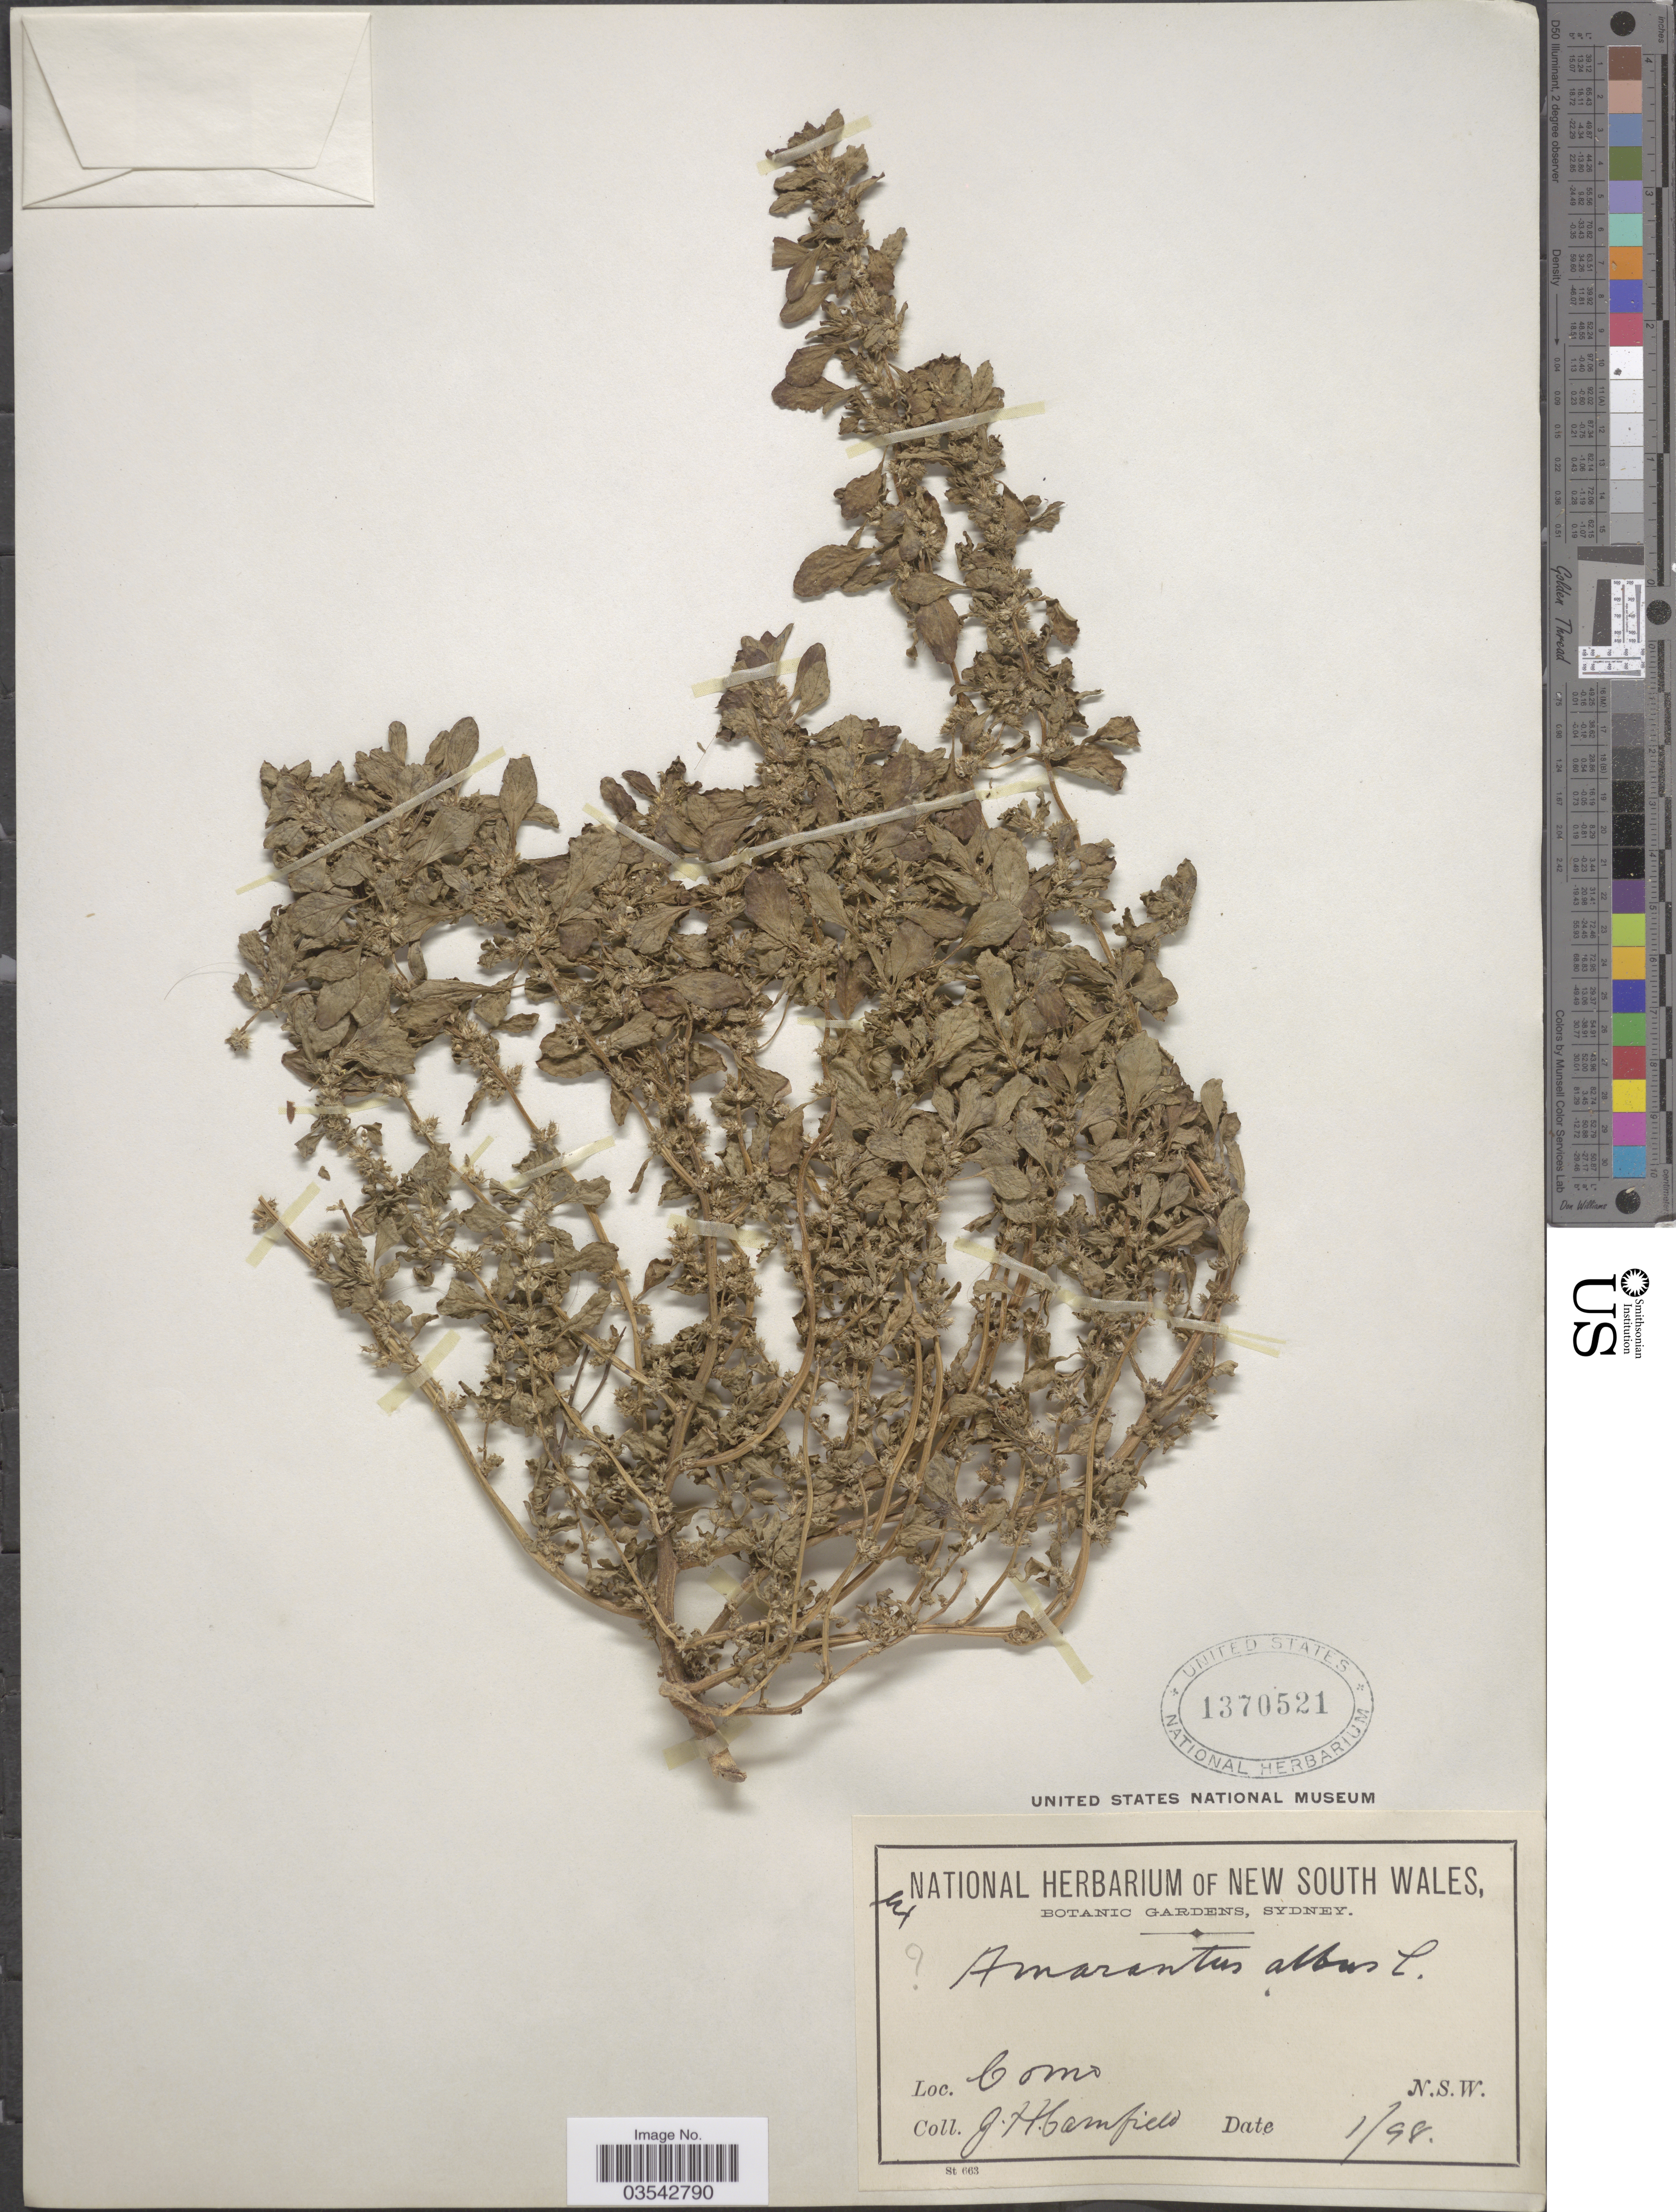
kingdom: Plantae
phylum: Tracheophyta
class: Magnoliopsida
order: Caryophyllales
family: Amaranthaceae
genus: Amaranthus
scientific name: Amaranthus albus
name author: L.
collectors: J. Camfield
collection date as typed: Transcribed d/m/y: /1/98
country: Australia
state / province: New South Wales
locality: Como.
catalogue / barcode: US 1370521